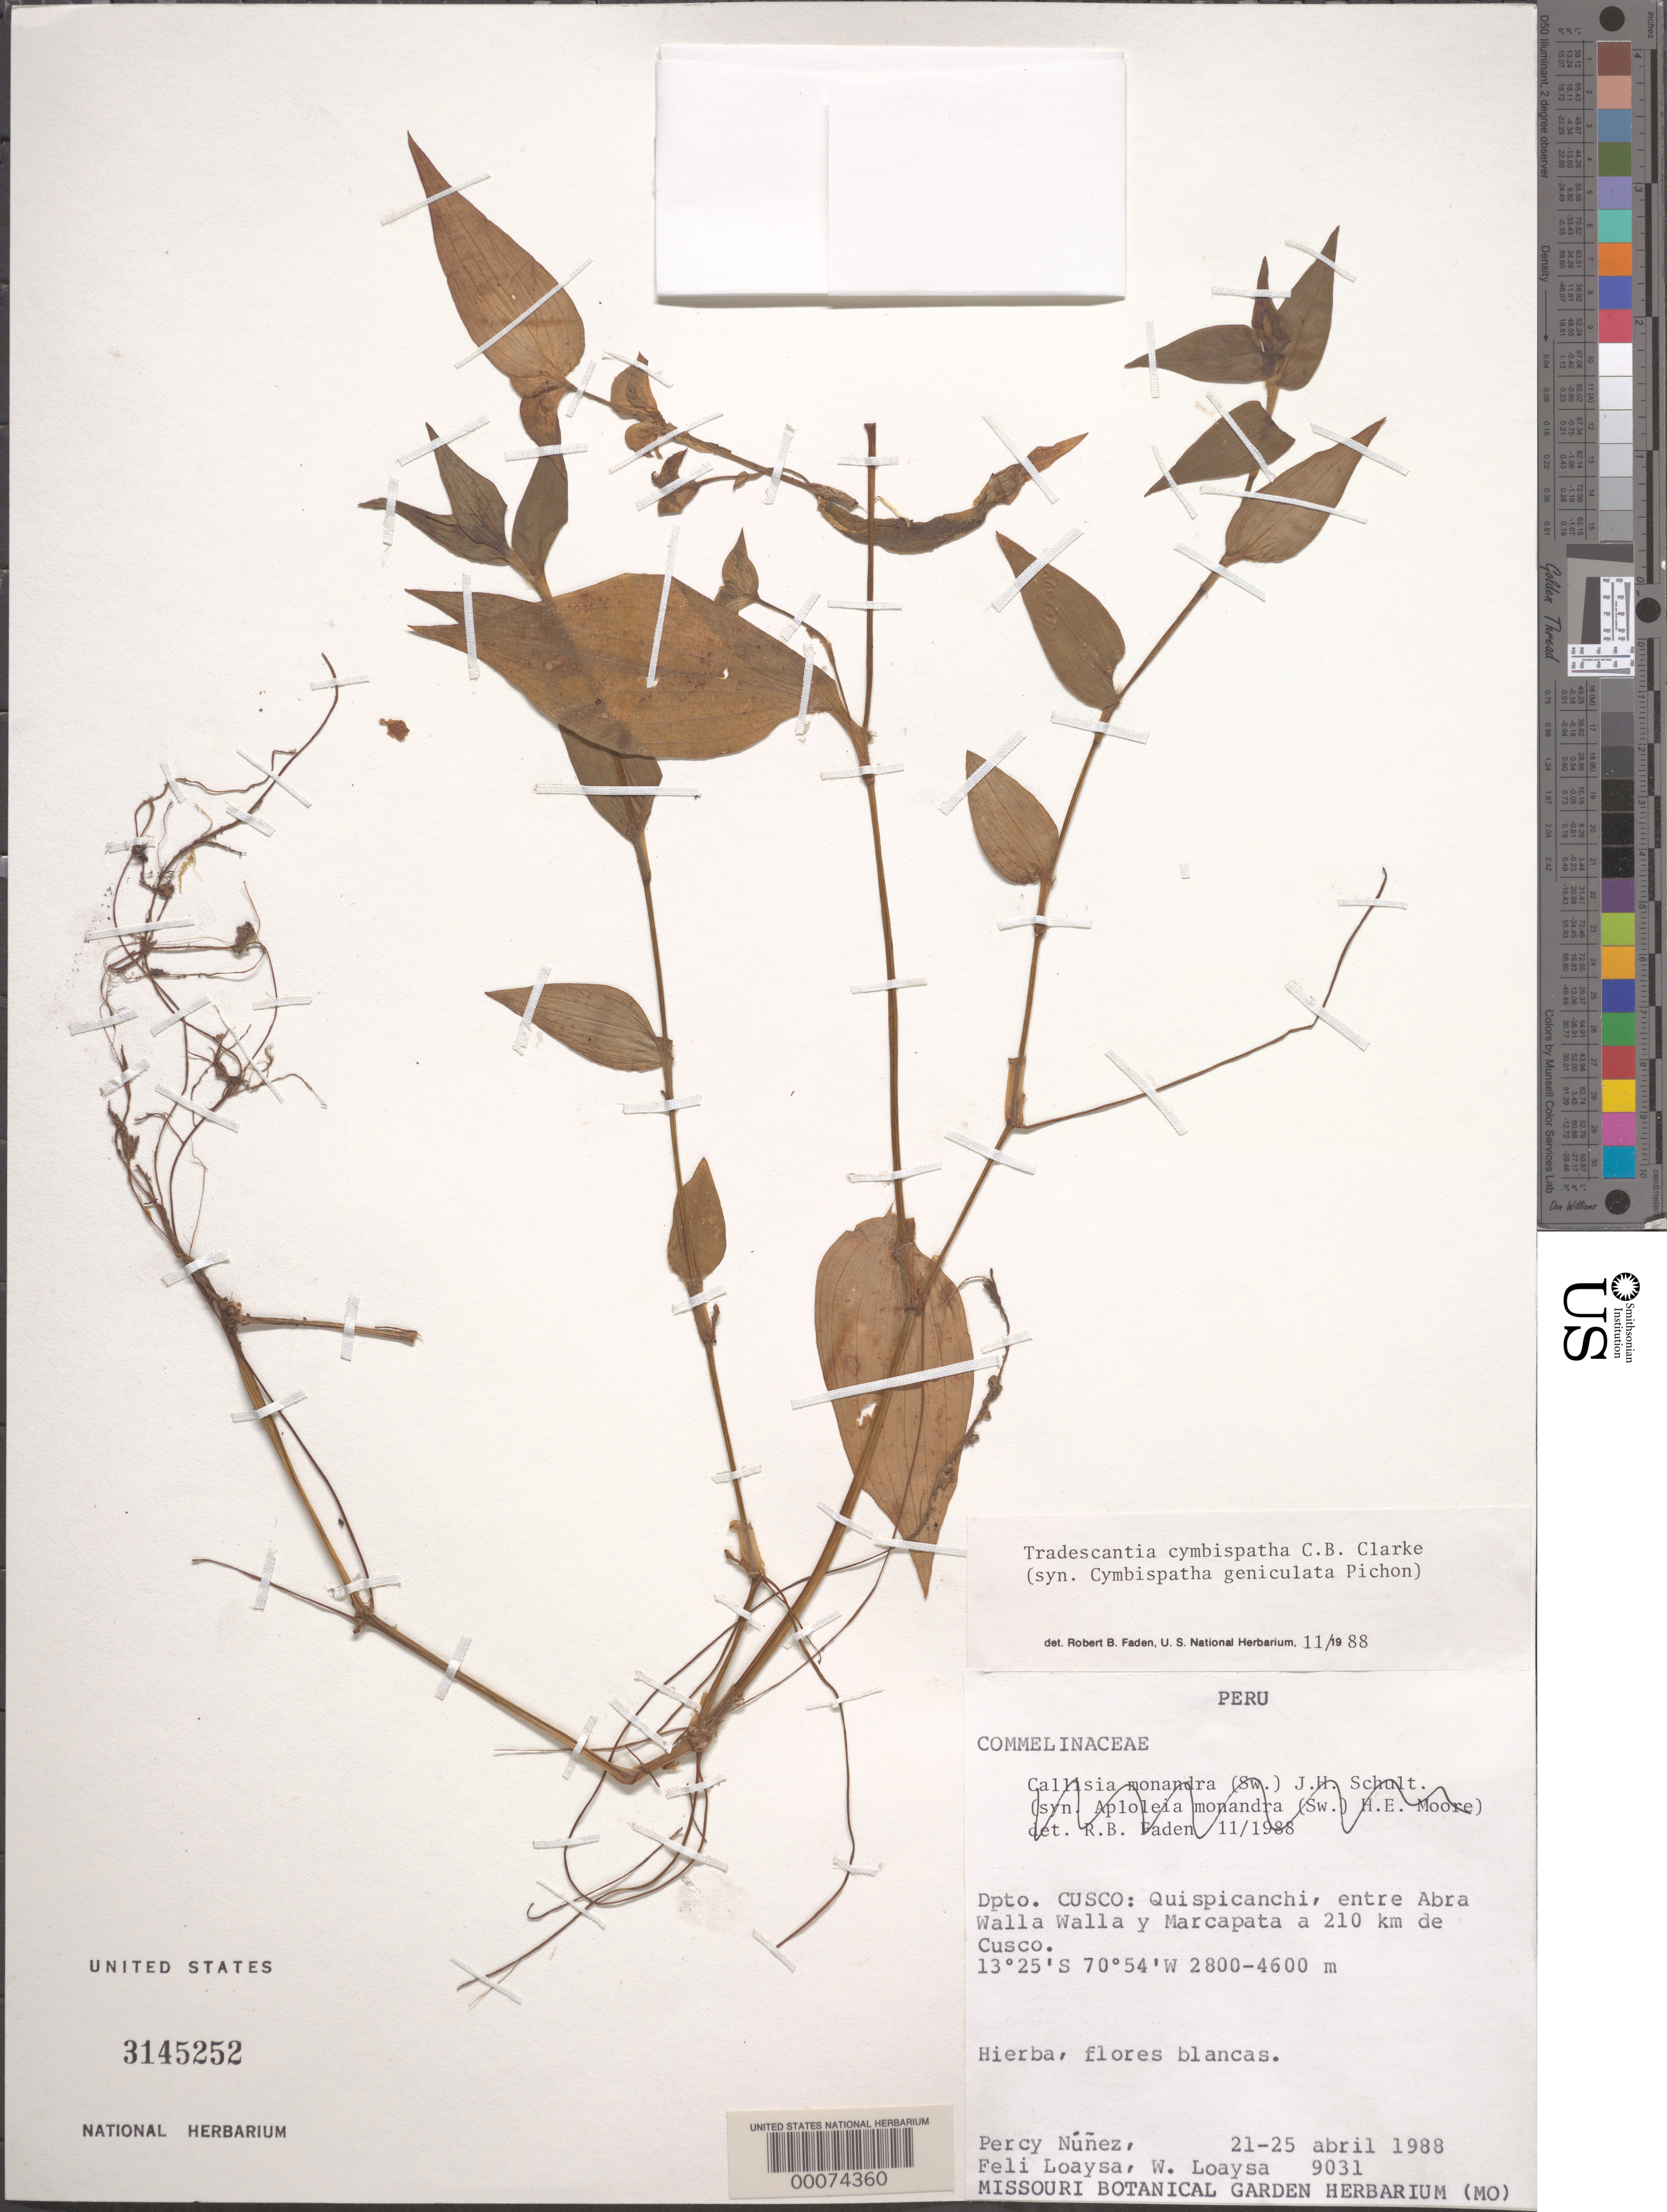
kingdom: Plantae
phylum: Tracheophyta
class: Liliopsida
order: Commelinales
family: Commelinaceae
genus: Tradescantia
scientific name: Tradescantia praetermissa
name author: M. Pell.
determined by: Faden, Robert B., (US), Smithsonian Institution - National Museum of Natural History (UNITED STATES)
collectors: P. Nuñez V.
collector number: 9031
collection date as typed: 21 Apr 1988 to 25 Apr 1988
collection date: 1988-04-21/1988-04-25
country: Peru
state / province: Cusco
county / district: Quispicanchis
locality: Quispicanchi, between Abra Walla Walla and Marcapata, 210 km of Cuzco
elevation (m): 4600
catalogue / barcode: US 3145252